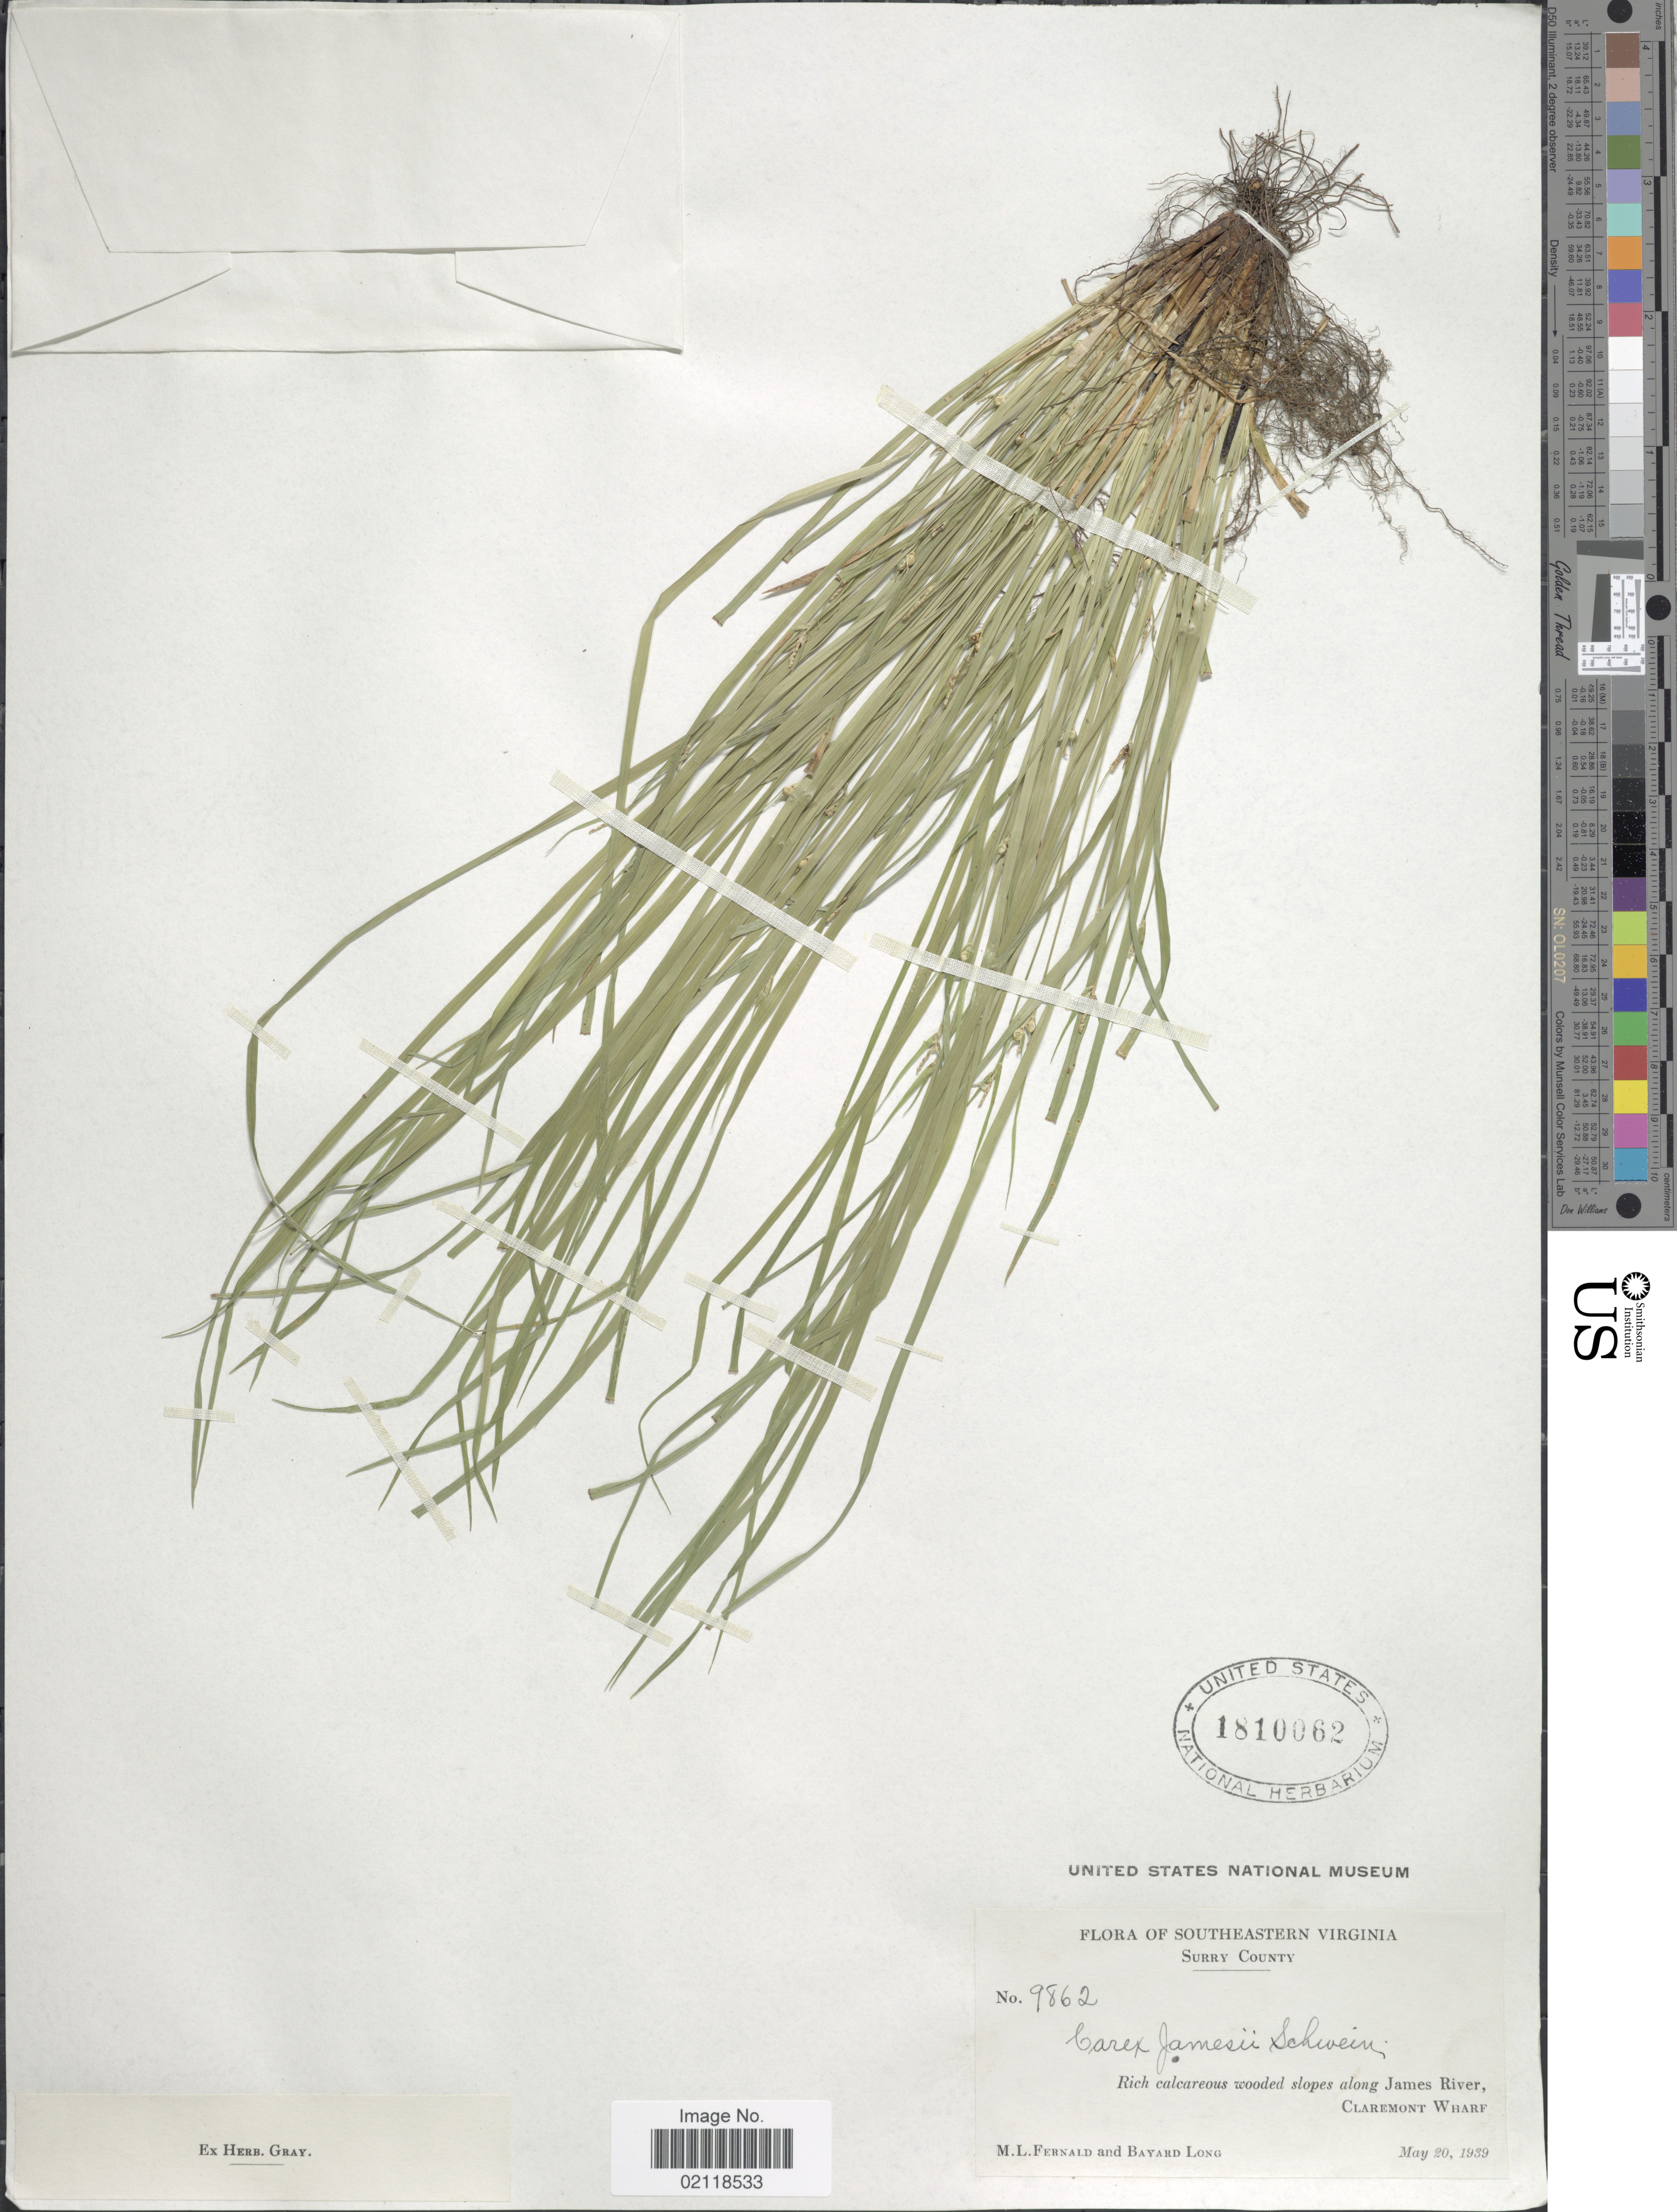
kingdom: Plantae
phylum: Tracheophyta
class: Liliopsida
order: Poales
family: Cyperaceae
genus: Carex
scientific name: Carex jamesii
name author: Schwein.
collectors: M. L. Fernald & B. Long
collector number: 9862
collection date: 1939-05-20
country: United States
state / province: Virginia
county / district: Surry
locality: Southeastern Virginia, Surry County, wooded slopes along James River, Claremont Wharf.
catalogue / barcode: US 1810062